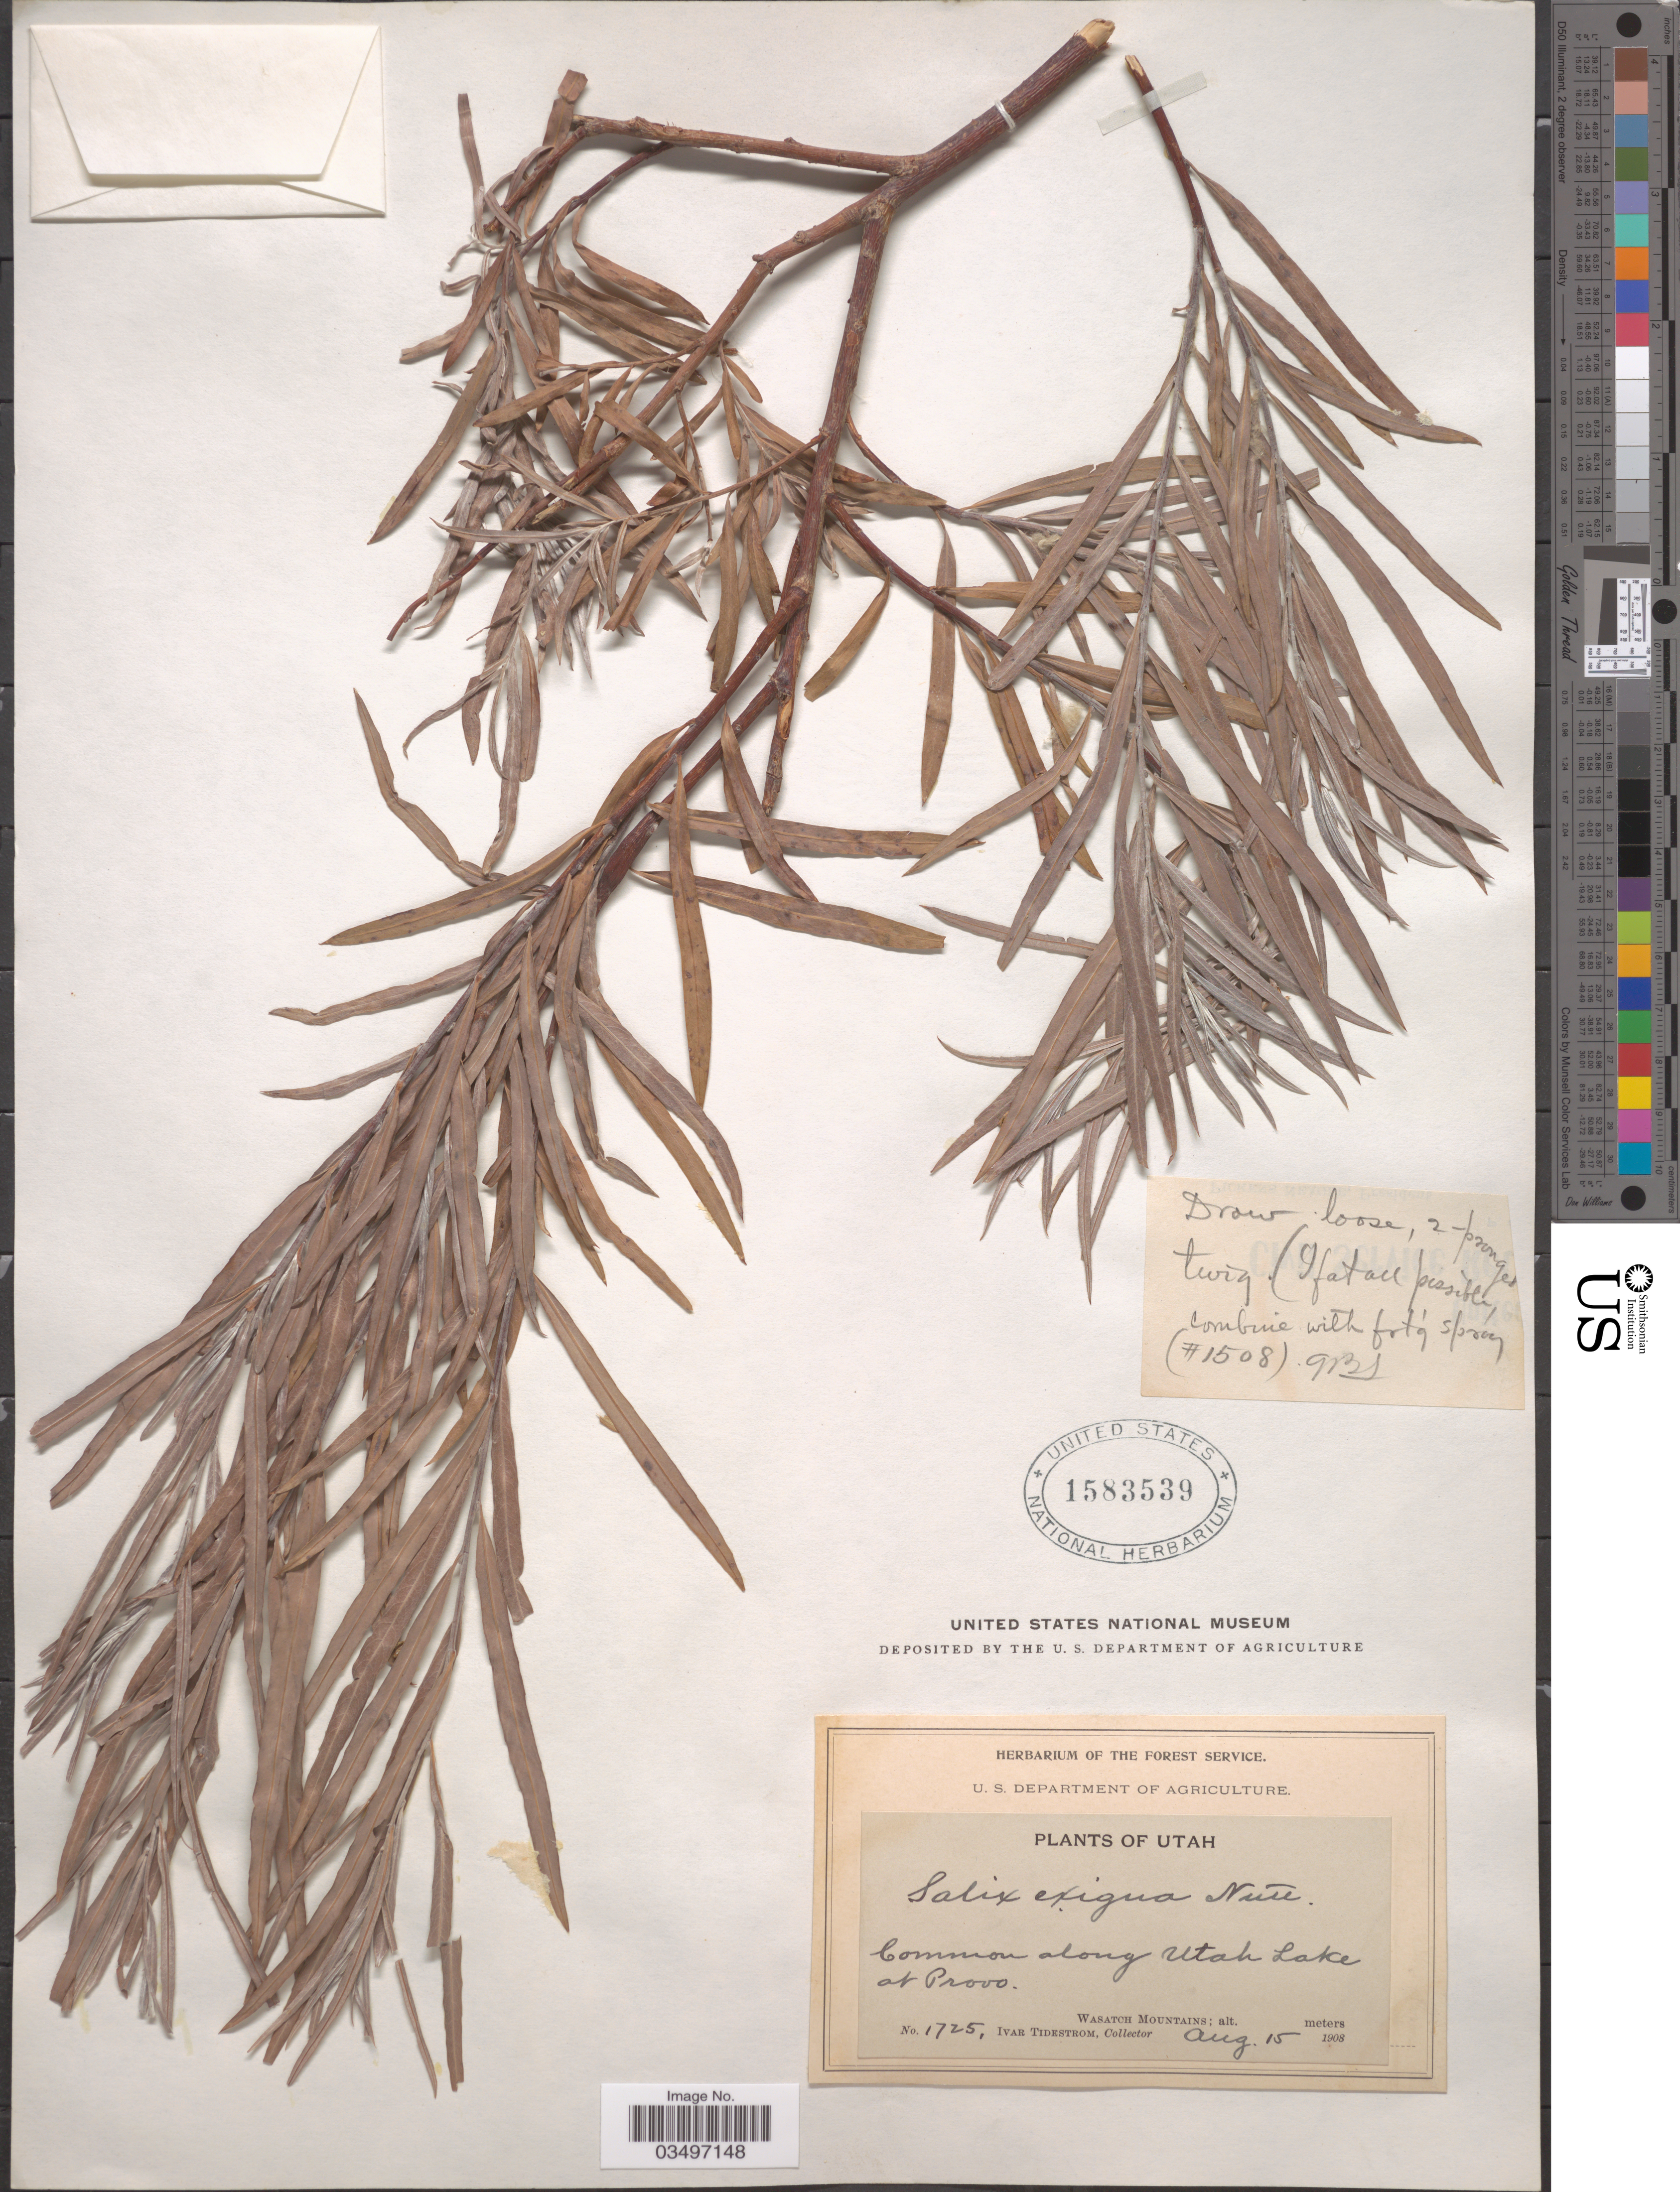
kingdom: Plantae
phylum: Tracheophyta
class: Magnoliopsida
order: Malpighiales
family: Salicaceae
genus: Salix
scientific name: Salix exigua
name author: Nutt.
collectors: I. F. Tidestrom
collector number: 1725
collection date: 1908-08-15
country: United States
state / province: Utah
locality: Common along Utah Lake at Provo. Wasatch Mountains.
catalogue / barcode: US 1583539